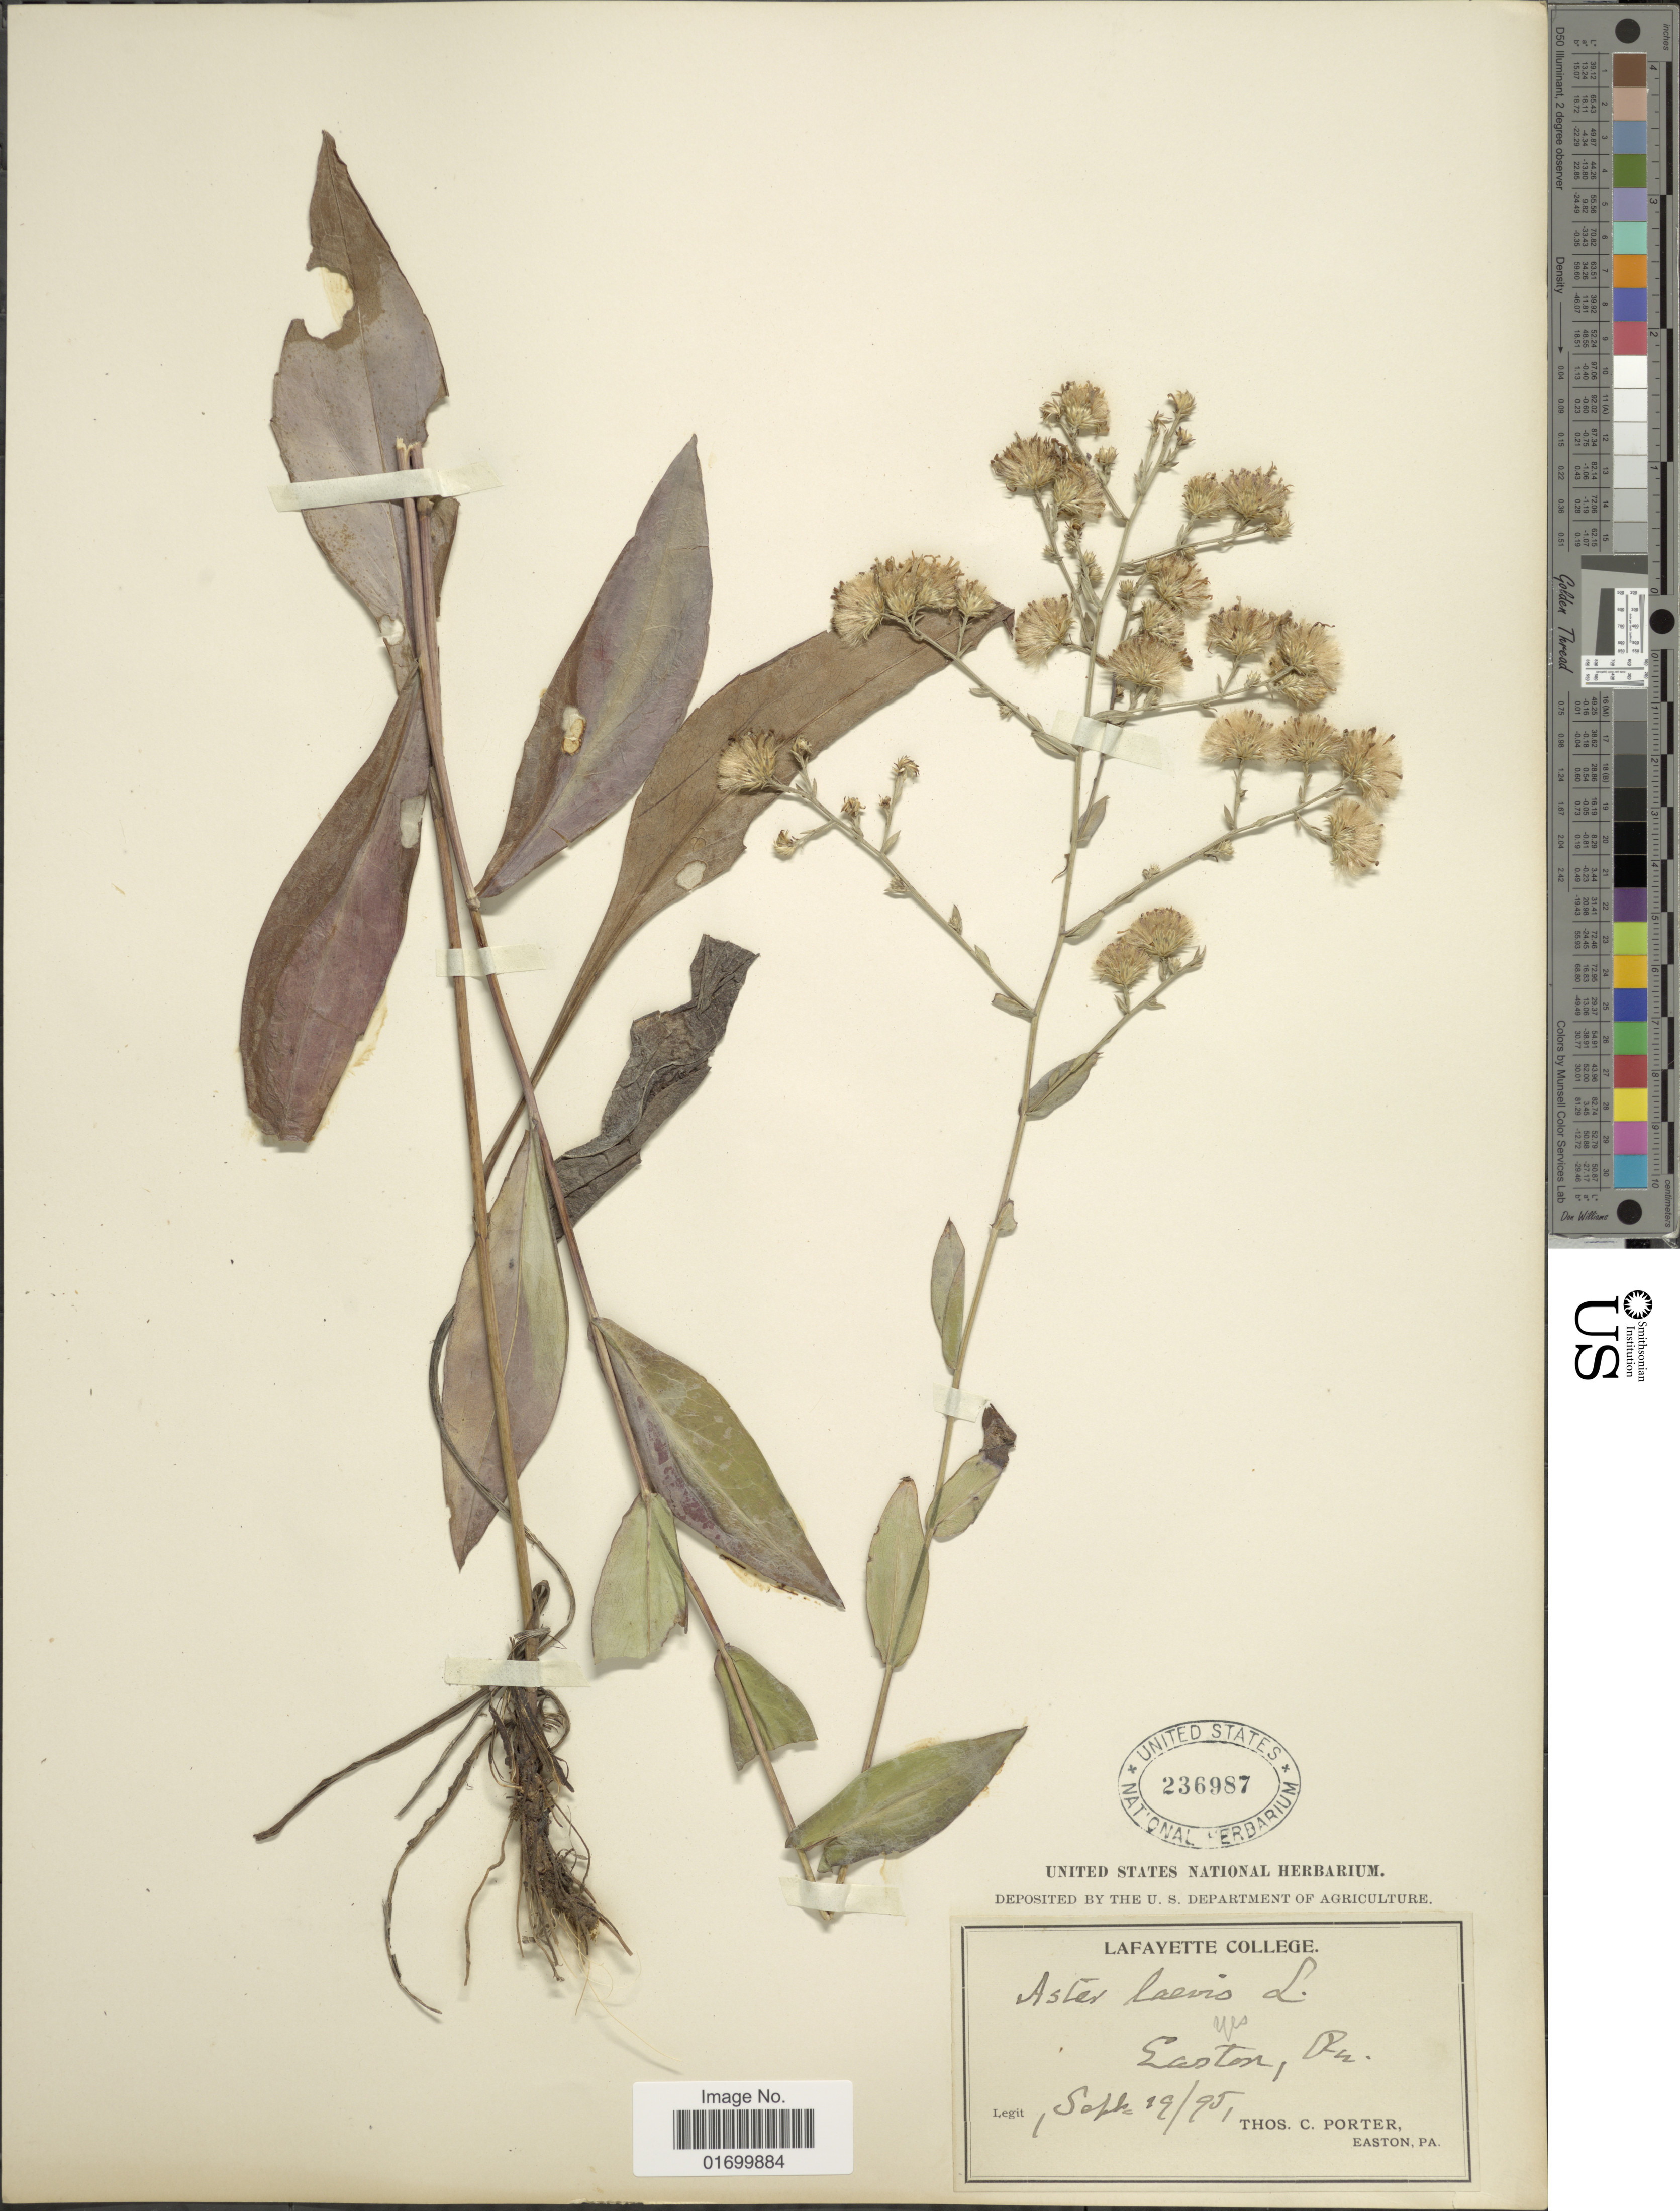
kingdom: Plantae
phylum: Tracheophyta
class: Magnoliopsida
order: Asterales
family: Asteraceae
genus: Symphyotrichum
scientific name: Symphyotrichum laeve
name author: (L.) Á. Löve & D. Löve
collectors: T. C. Porter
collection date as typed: Transcribed d/m/y: 19/9/95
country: United States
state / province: Pennsylvania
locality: Lafayette college. Easton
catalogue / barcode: US 236987